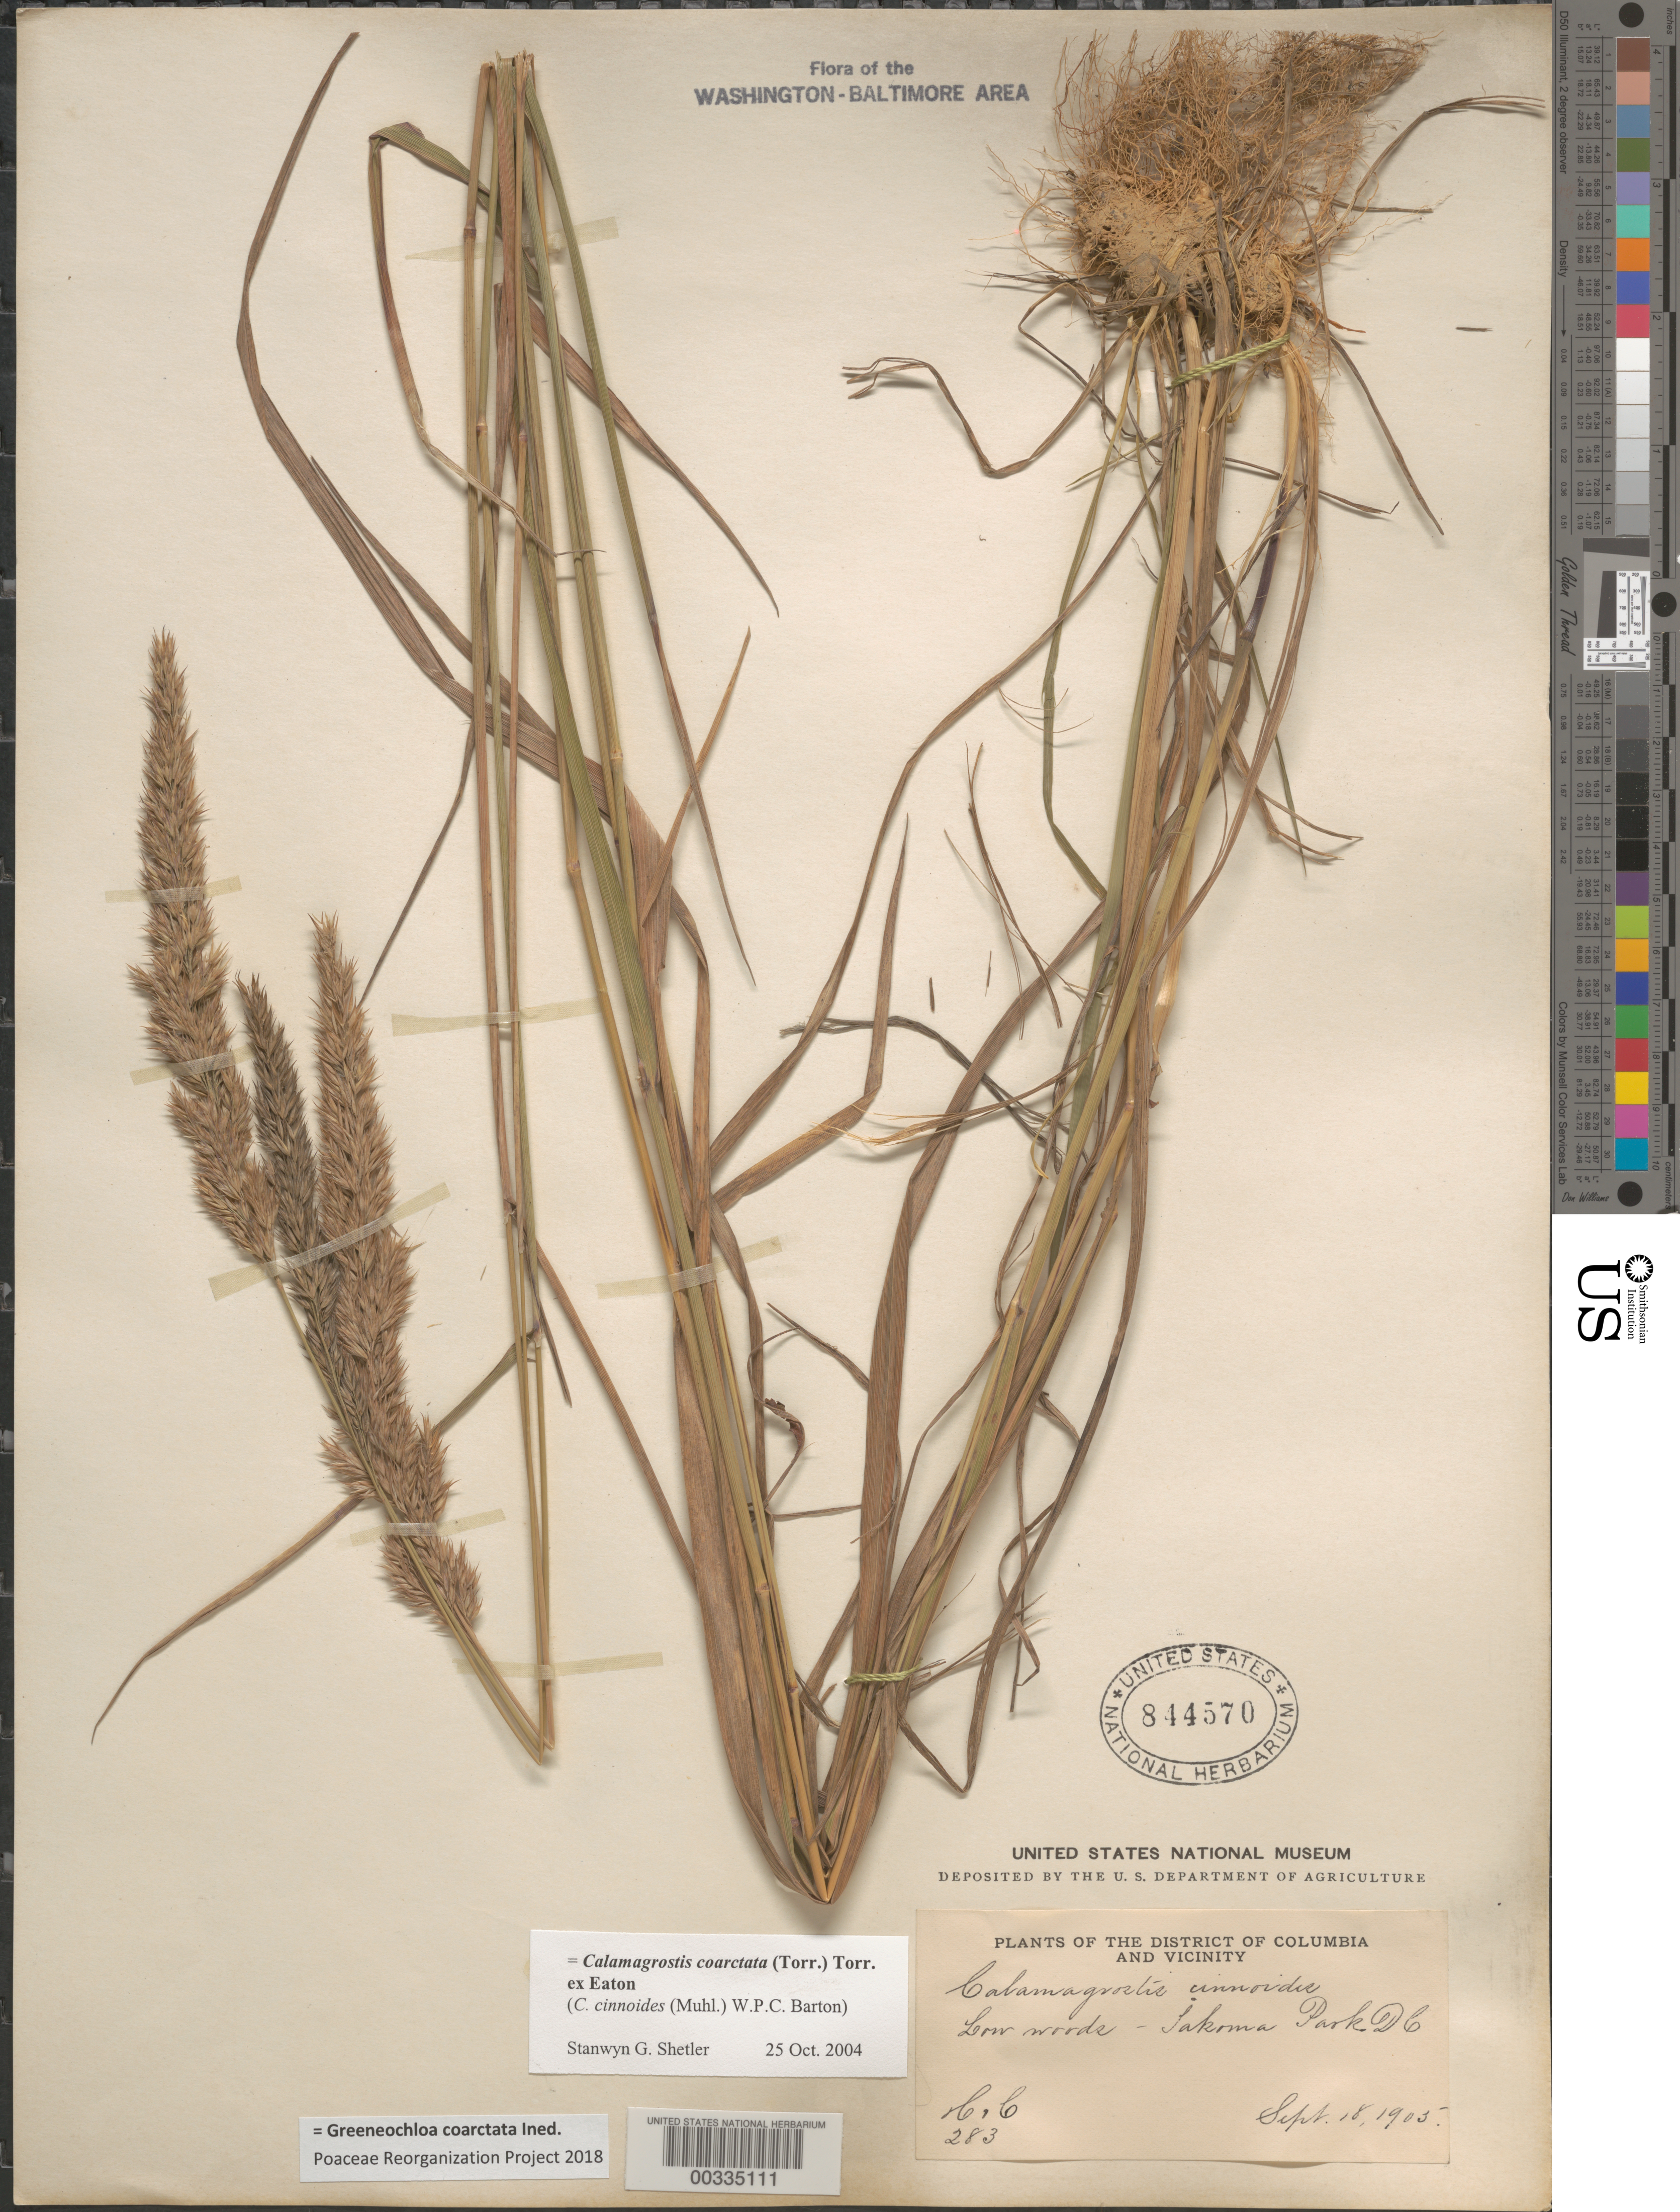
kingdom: Plantae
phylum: Tracheophyta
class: Liliopsida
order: Poales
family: Poaceae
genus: Greeneochloa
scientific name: Greeneochloa coarctata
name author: (Torr. ex Eaton) P.M. Peterson et al.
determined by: Poaceae Reorganization Project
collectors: A. S. Hitchcock & A. Chase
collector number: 283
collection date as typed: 18 Sep 1905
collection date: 1905-09-18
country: United States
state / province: District of Columbia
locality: Takoma Park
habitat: Low woods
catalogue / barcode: US 844570